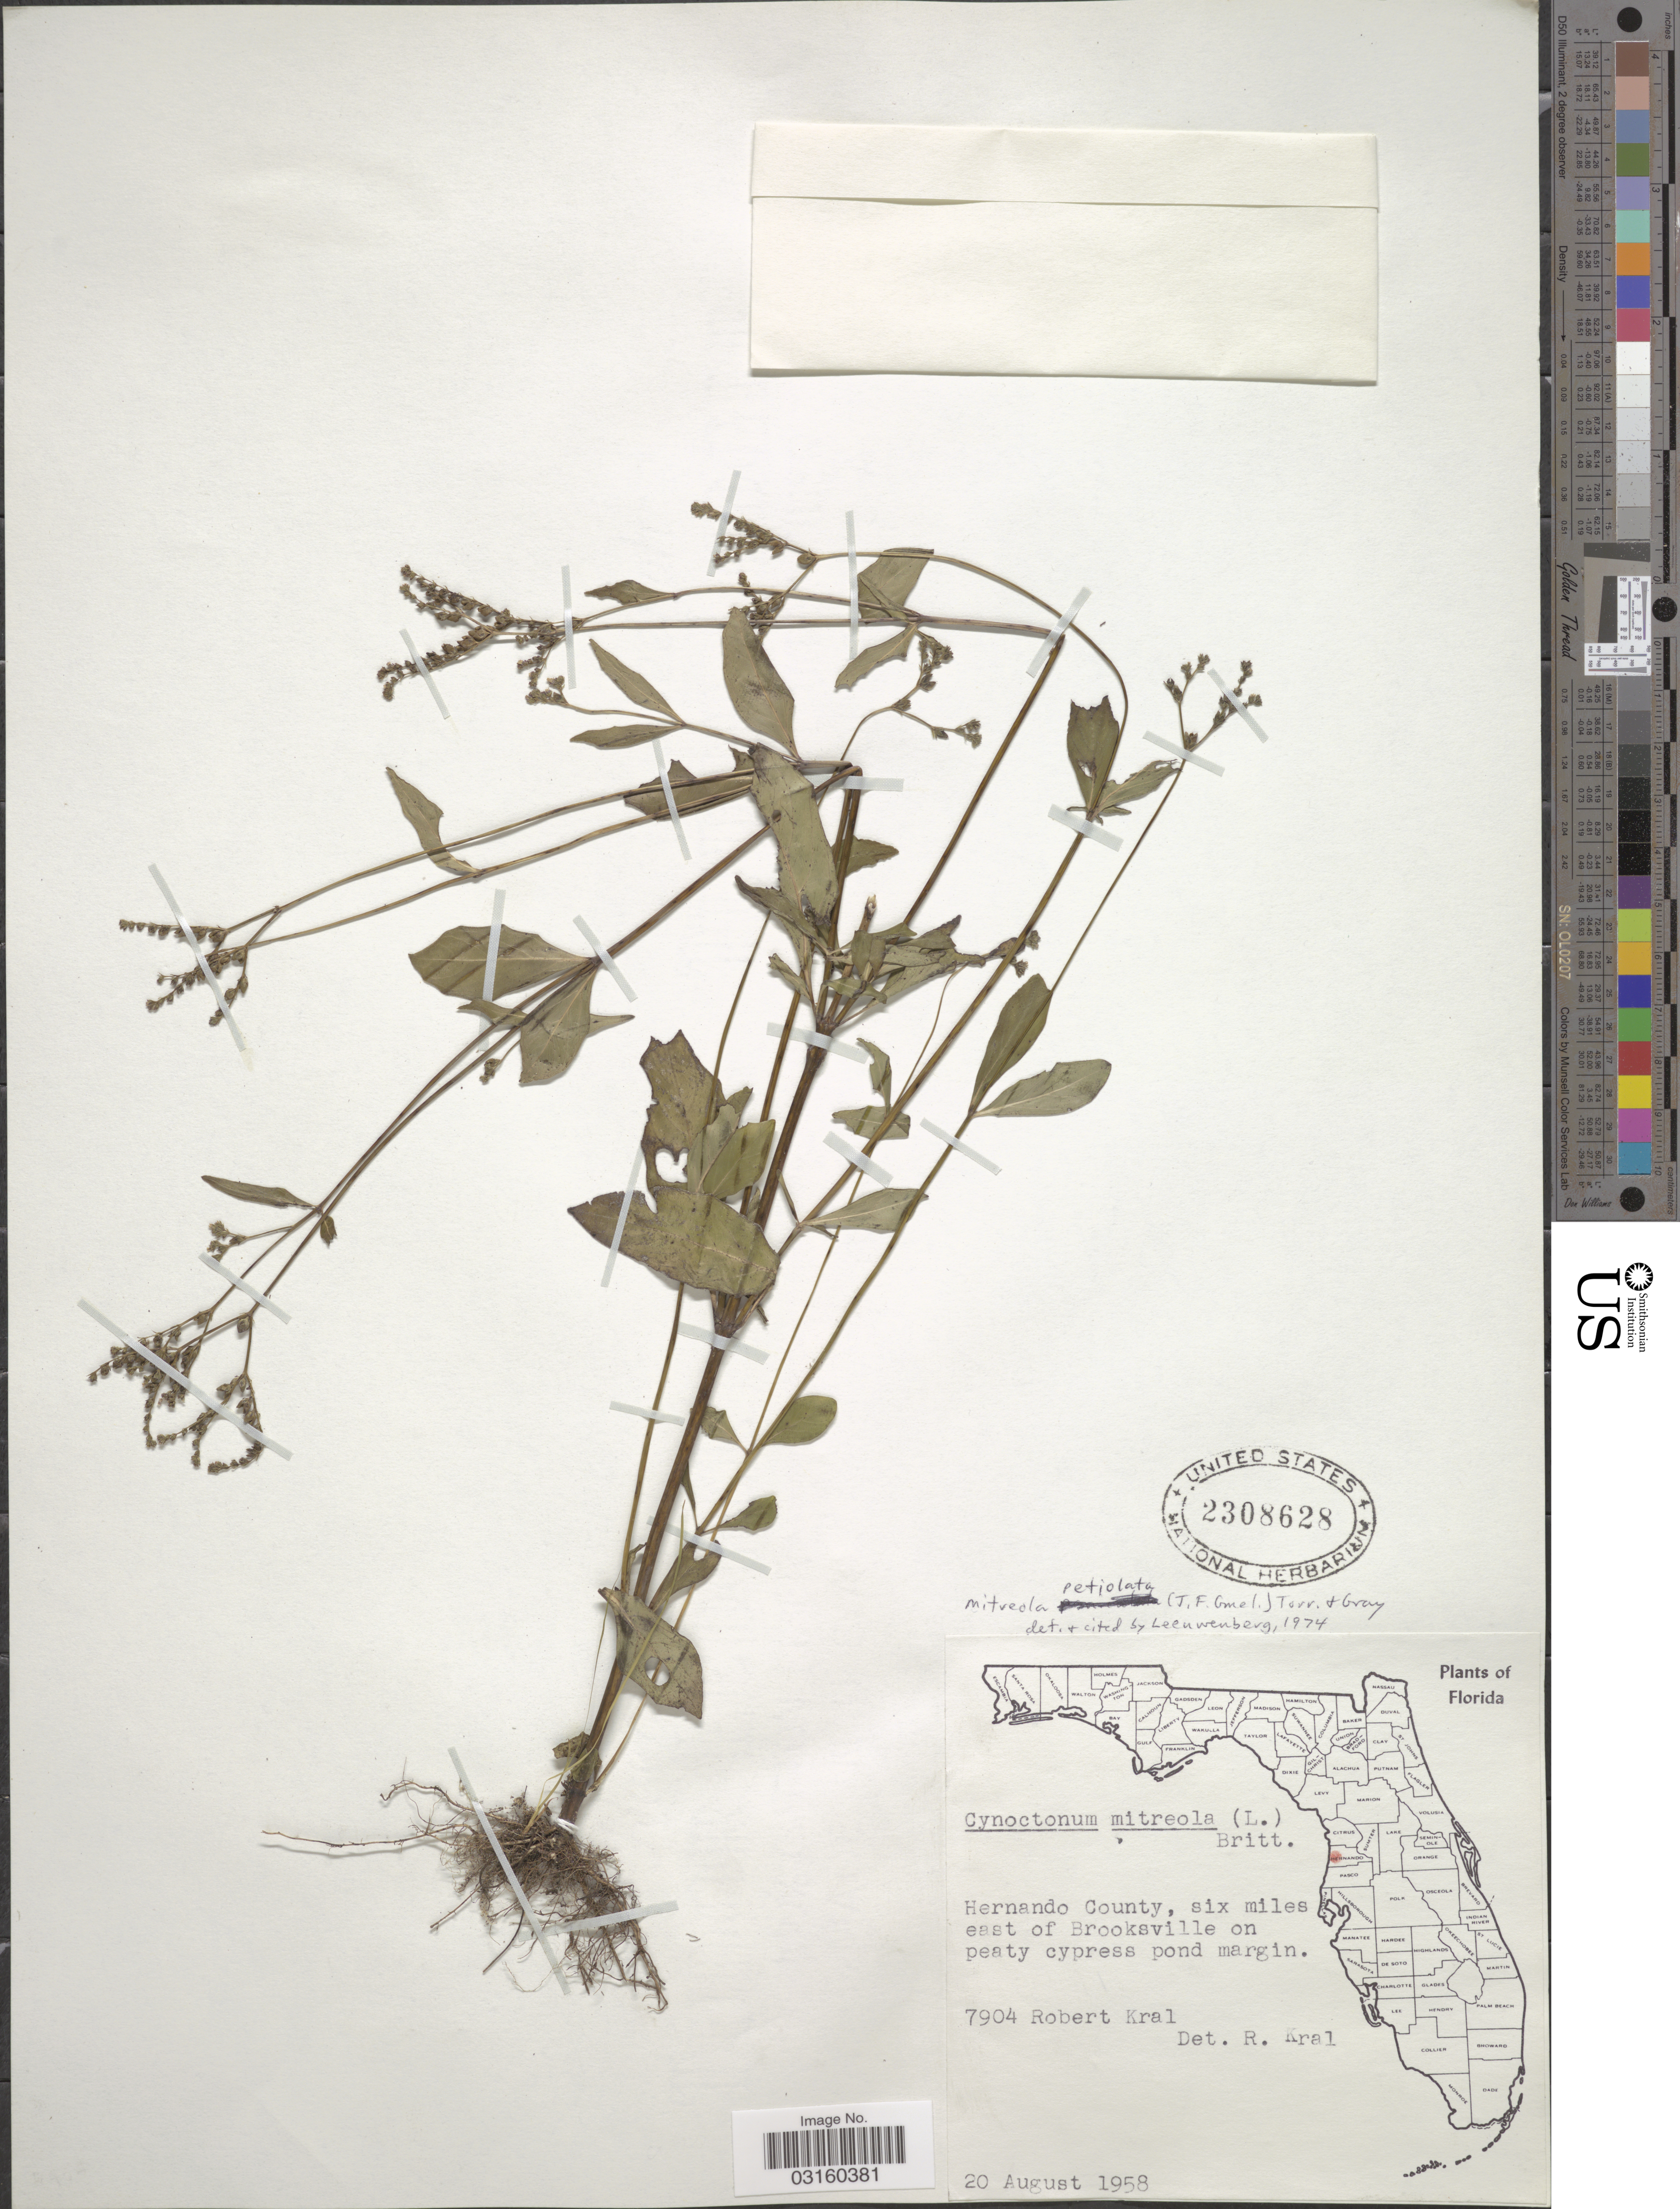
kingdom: Plantae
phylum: Tracheophyta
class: Magnoliopsida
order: Gentianales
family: Loganiaceae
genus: Mitreola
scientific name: Mitreola petiolata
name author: (J.F. Gmel.) Torr. & A. Gray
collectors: R. Kral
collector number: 7904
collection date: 1958-08-20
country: United States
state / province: Florida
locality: Hernando County, six miles east of Brooksville on peaty cypress pond margin.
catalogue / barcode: US 2308628